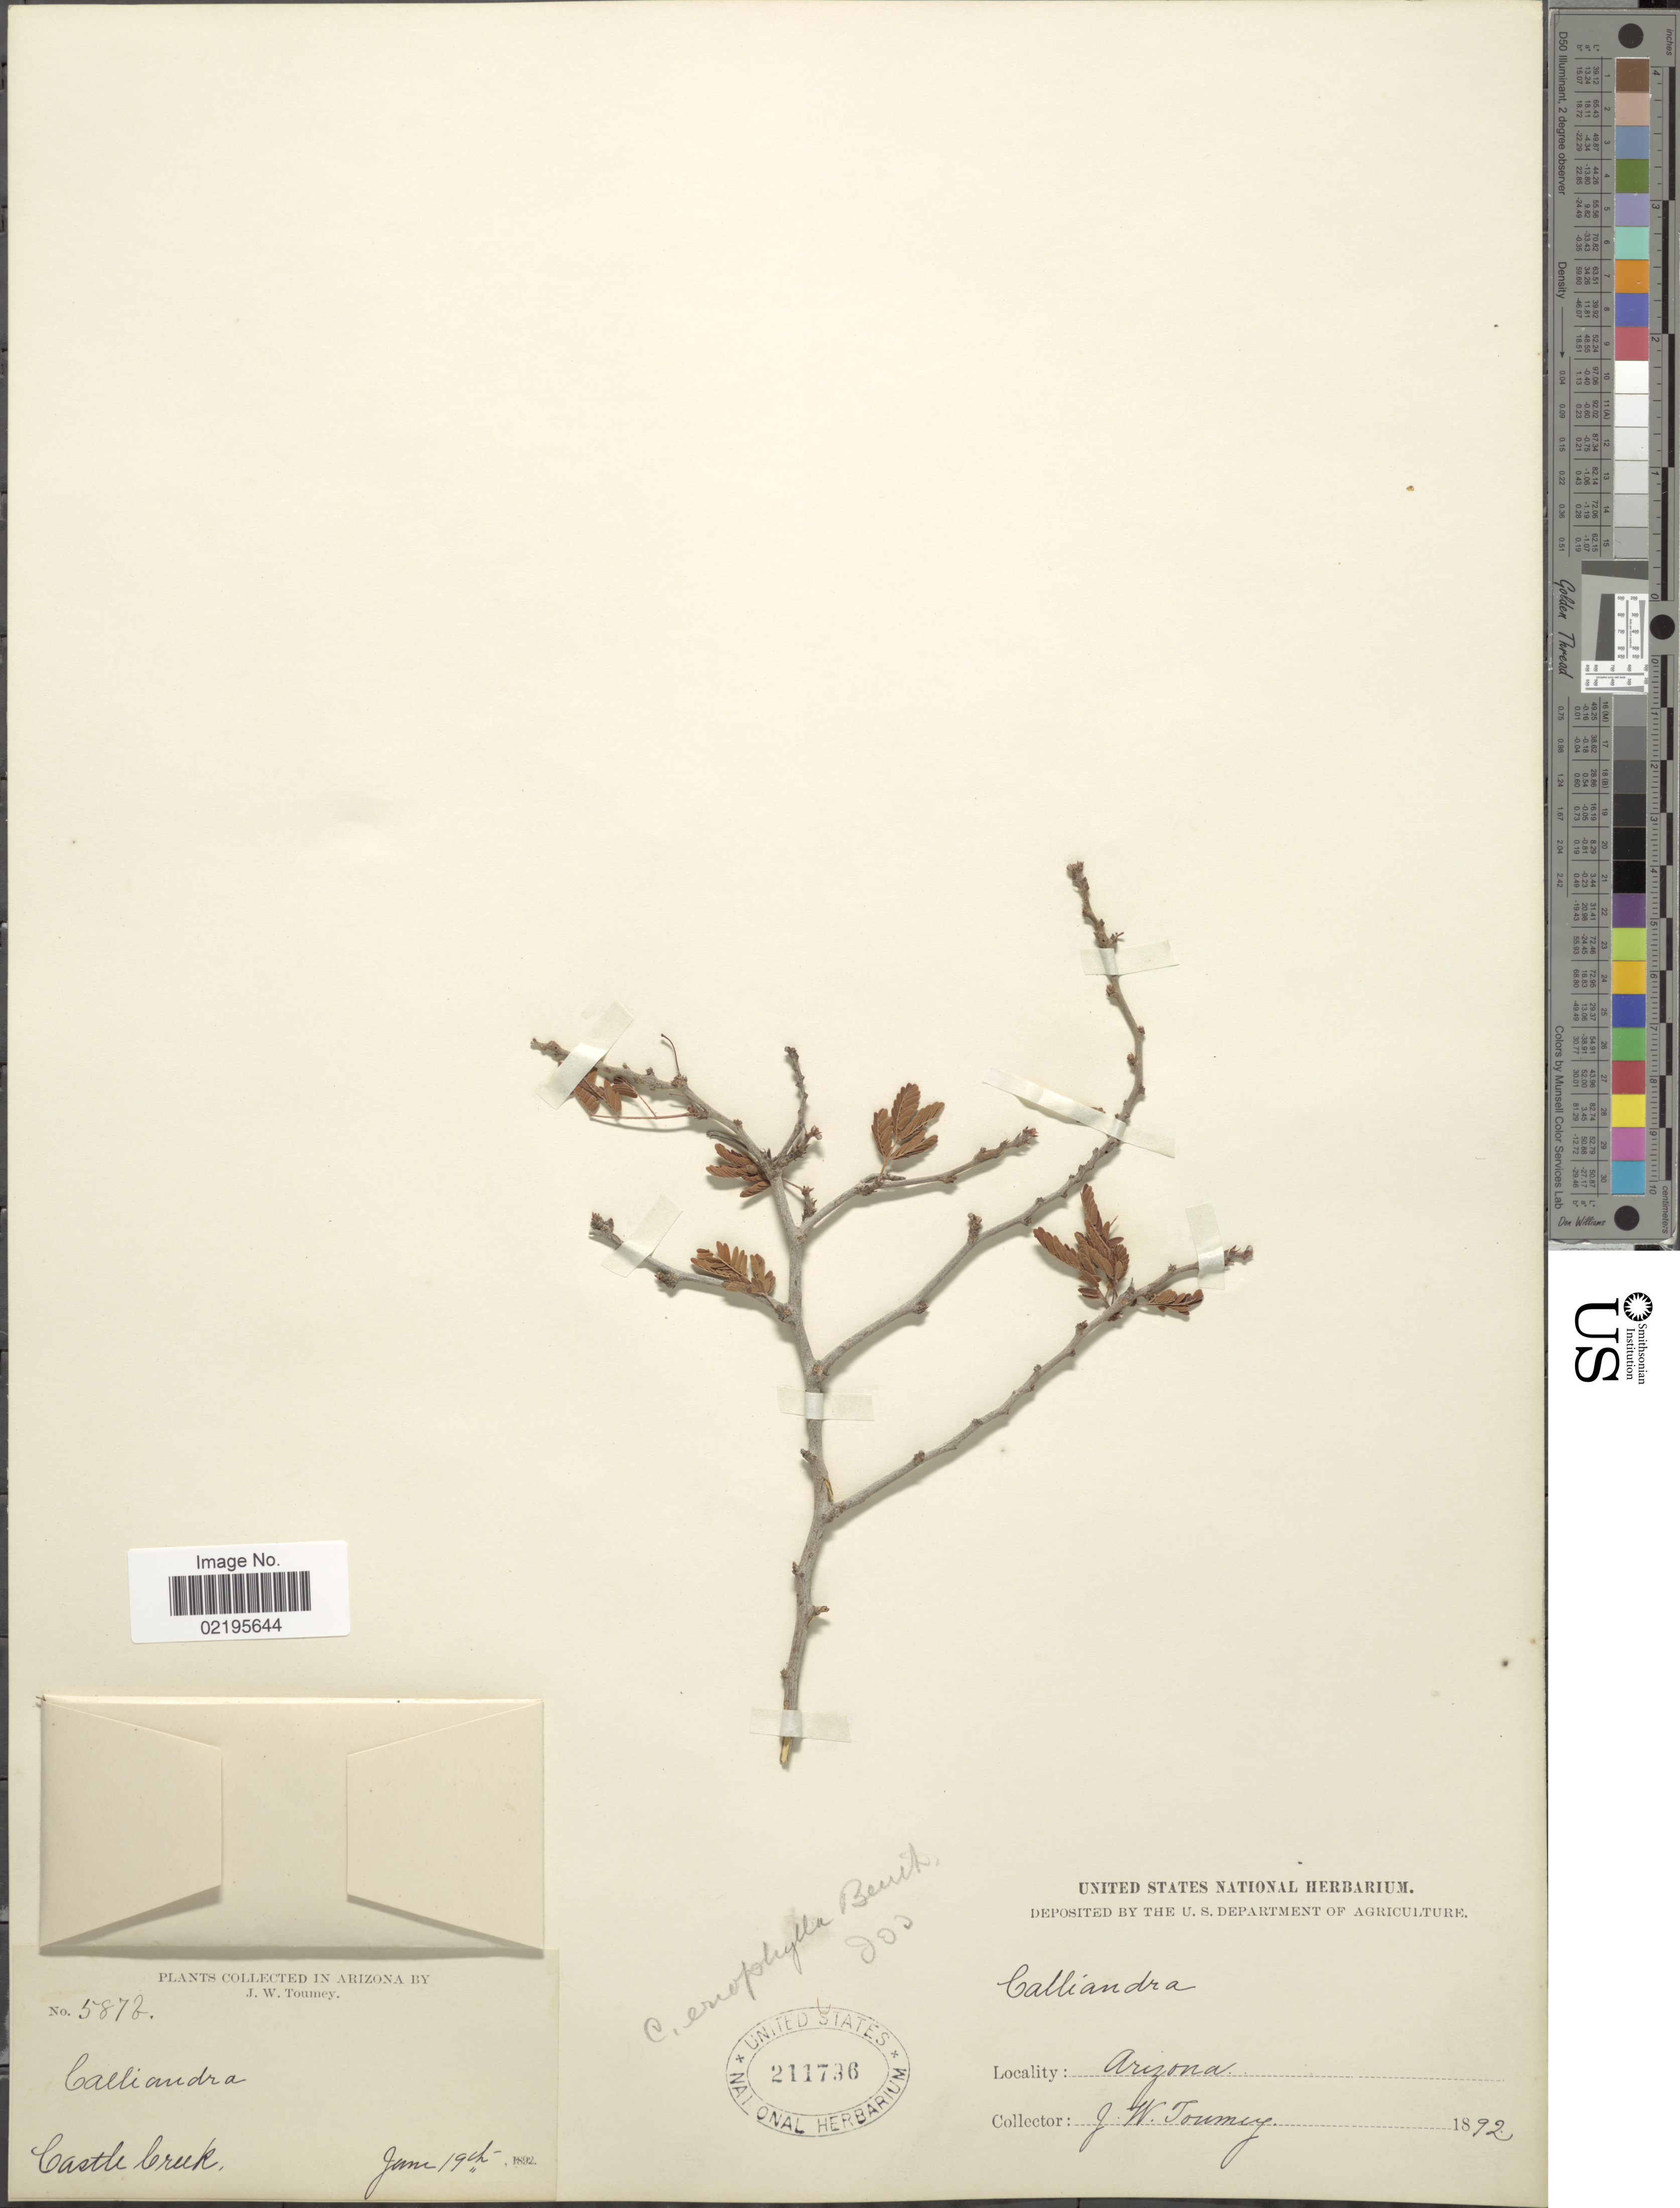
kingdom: Plantae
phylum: Tracheophyta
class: Magnoliopsida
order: Fabales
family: Fabaceae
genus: Calliandra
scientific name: Calliandra eriophylla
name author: Benth.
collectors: J. W. Toumey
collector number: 587b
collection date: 1892-06-19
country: United States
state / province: Arizona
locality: Calliandra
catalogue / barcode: US 211736